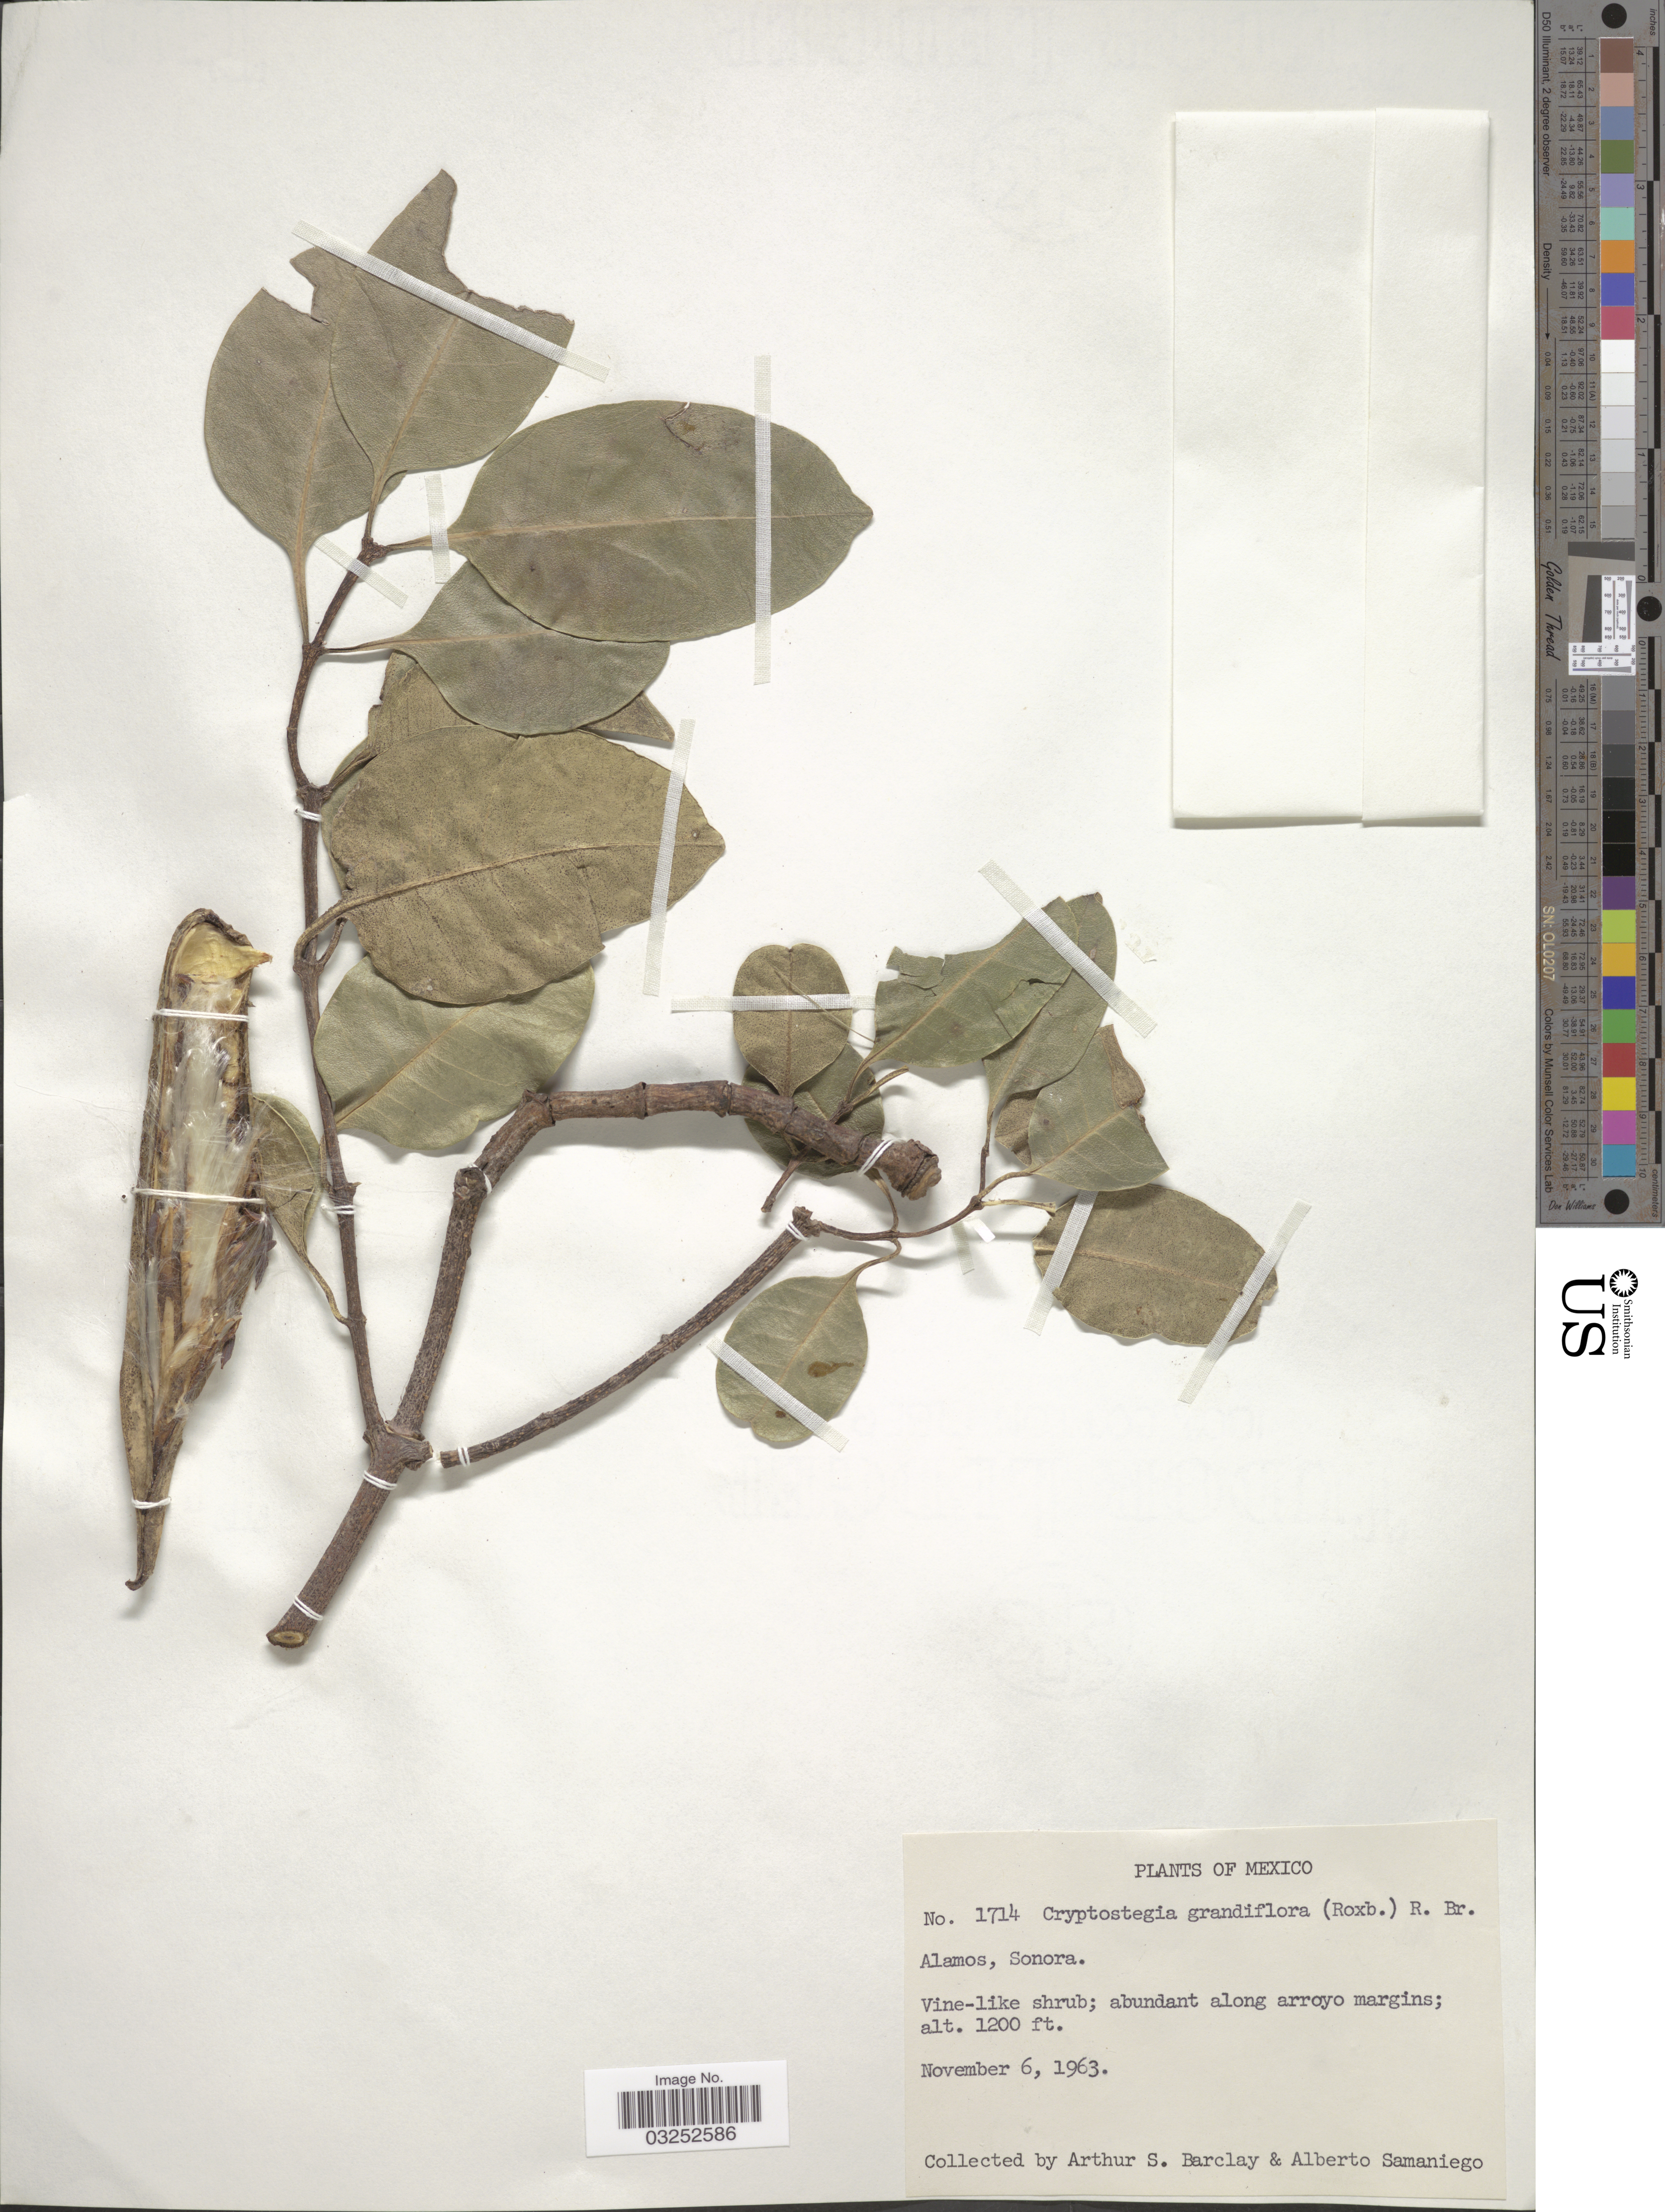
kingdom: Plantae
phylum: Tracheophyta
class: Magnoliopsida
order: Gentianales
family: Apocynaceae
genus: Cryptostegia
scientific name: Cryptostegia grandiflora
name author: Roxb. ex R. Br.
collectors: A. S. Barclay & A. Samaniego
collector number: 1714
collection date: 1963-11-06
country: Mexico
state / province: Sonora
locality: Alamos.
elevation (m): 366